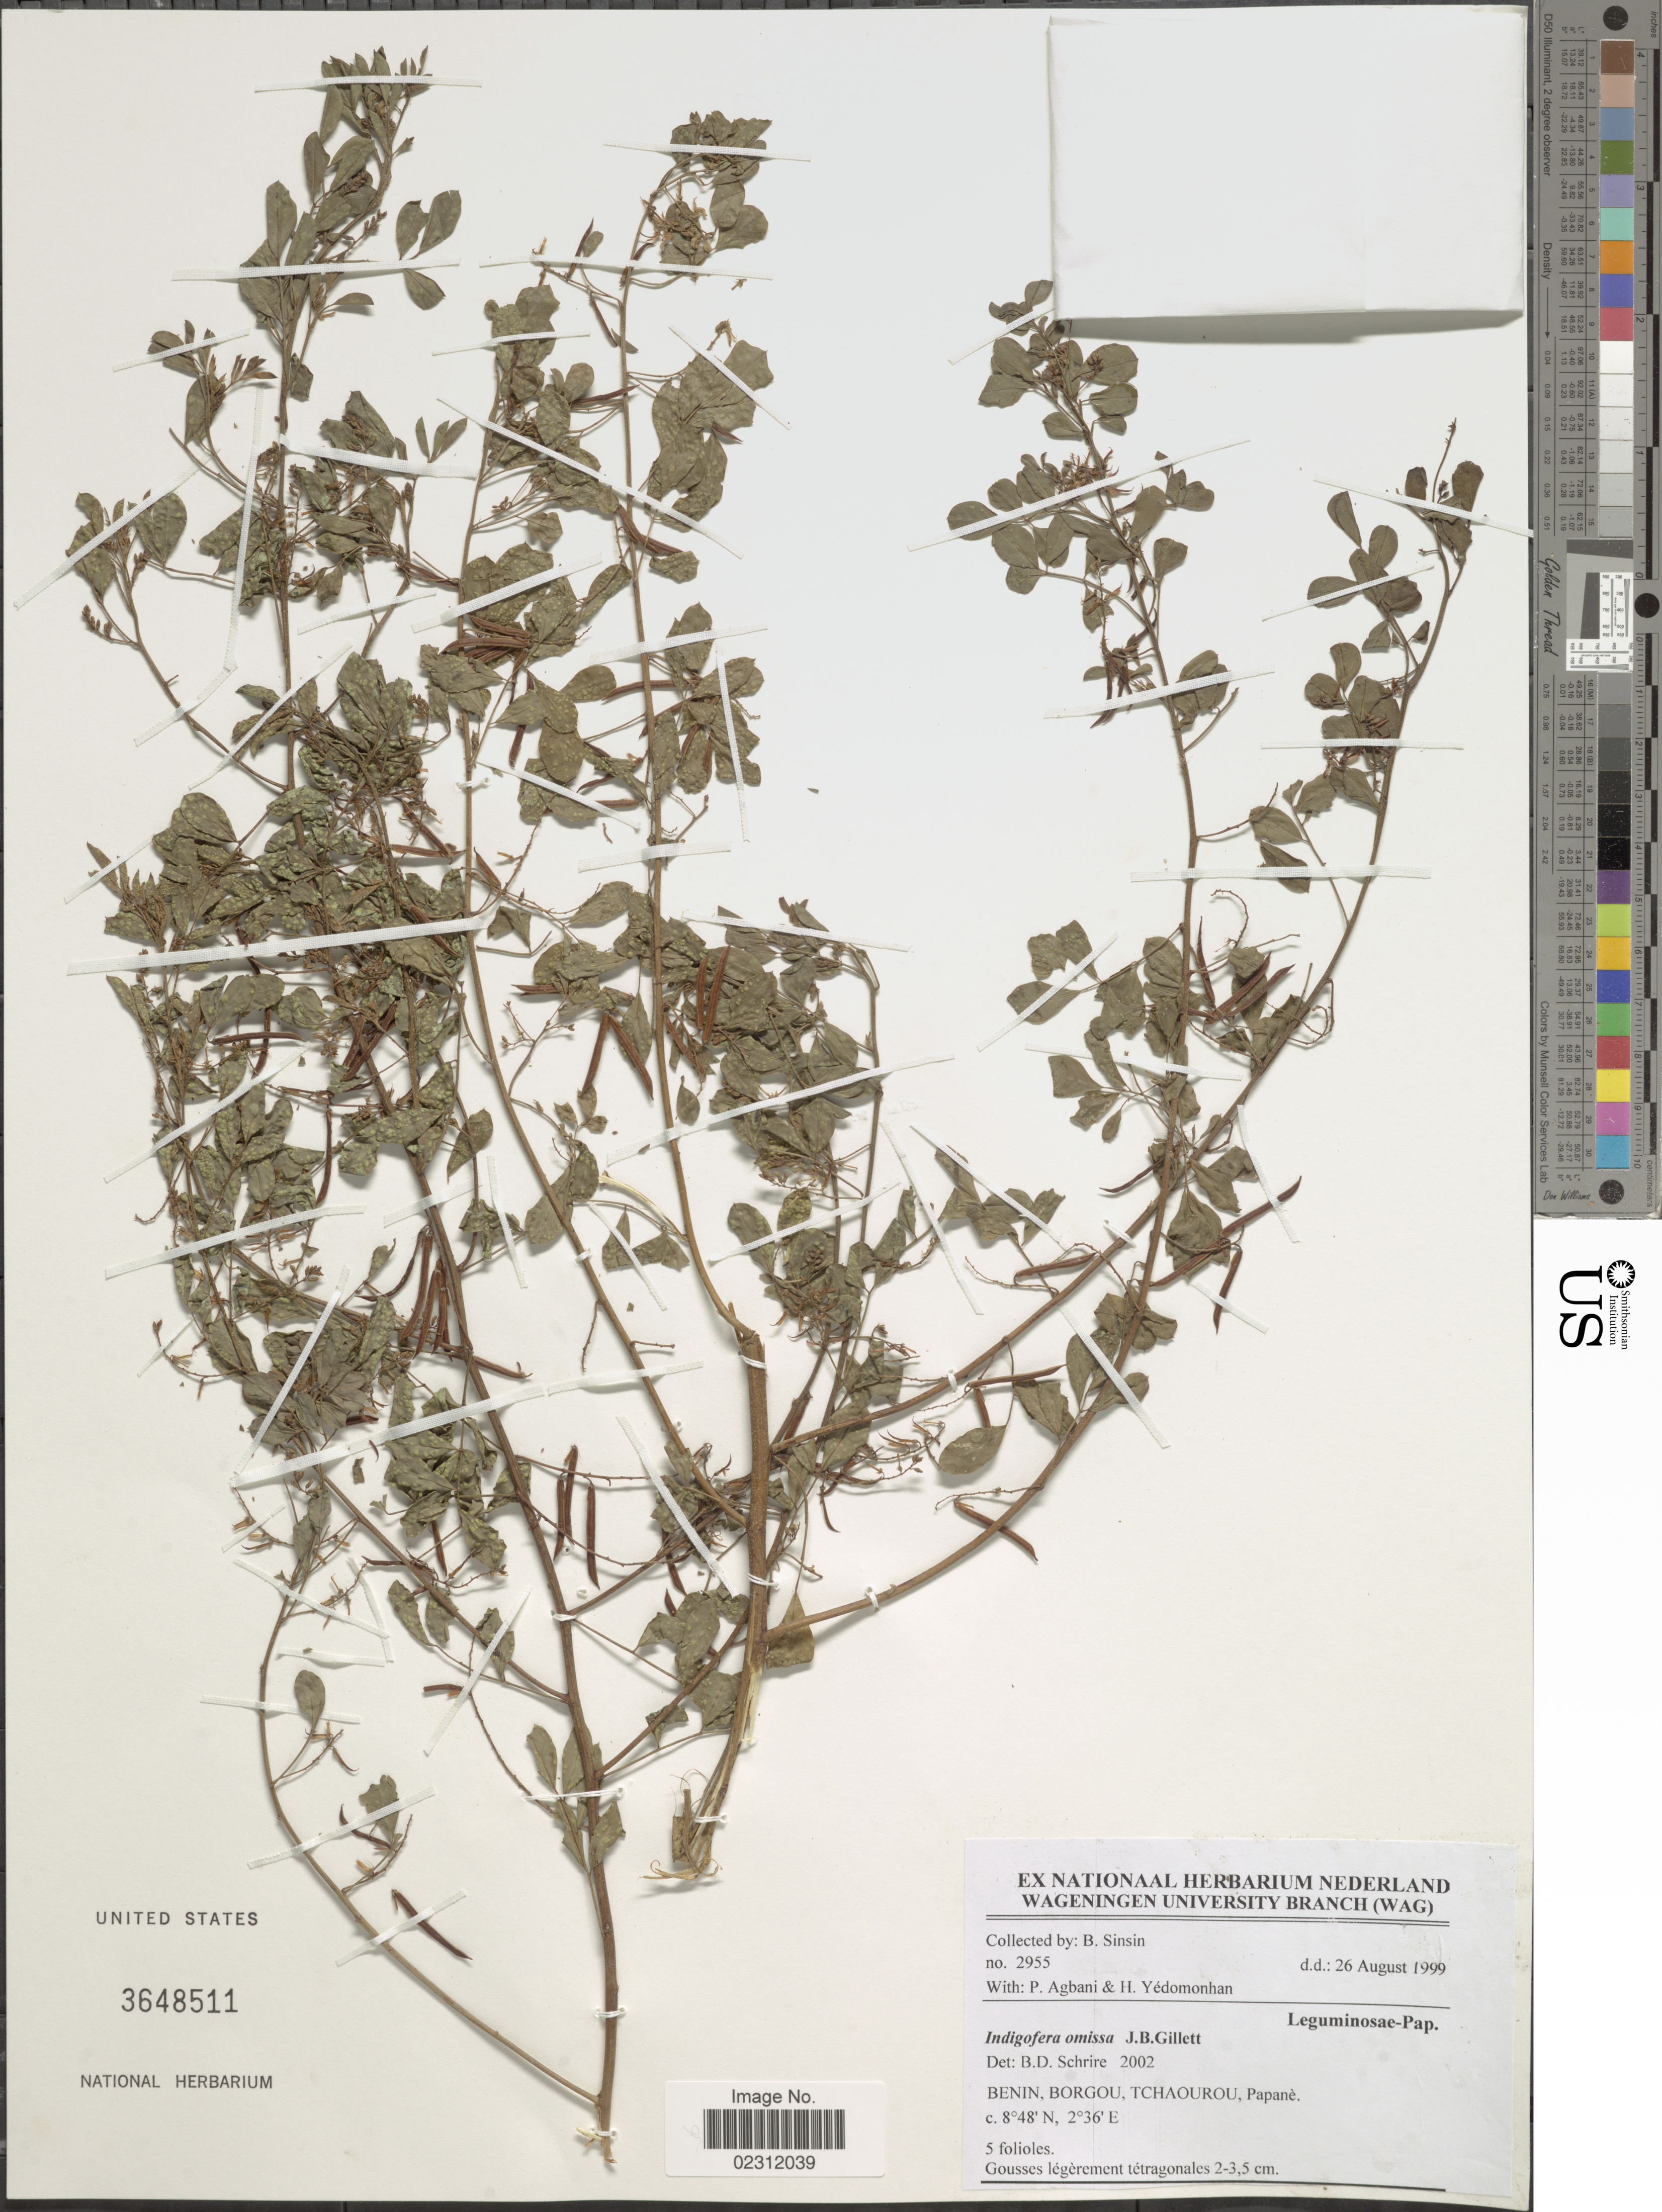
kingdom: Plantae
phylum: Tracheophyta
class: Magnoliopsida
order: Fabales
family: Fabaceae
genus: Indigofera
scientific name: Indigofera omissa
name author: J.B. Gillett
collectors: B. Sinsin, P. Agbani & H. Yedomonhan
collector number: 2955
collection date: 1999-08-26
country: Benin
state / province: Borgou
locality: Tchaourou, Papane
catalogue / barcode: US 3648511